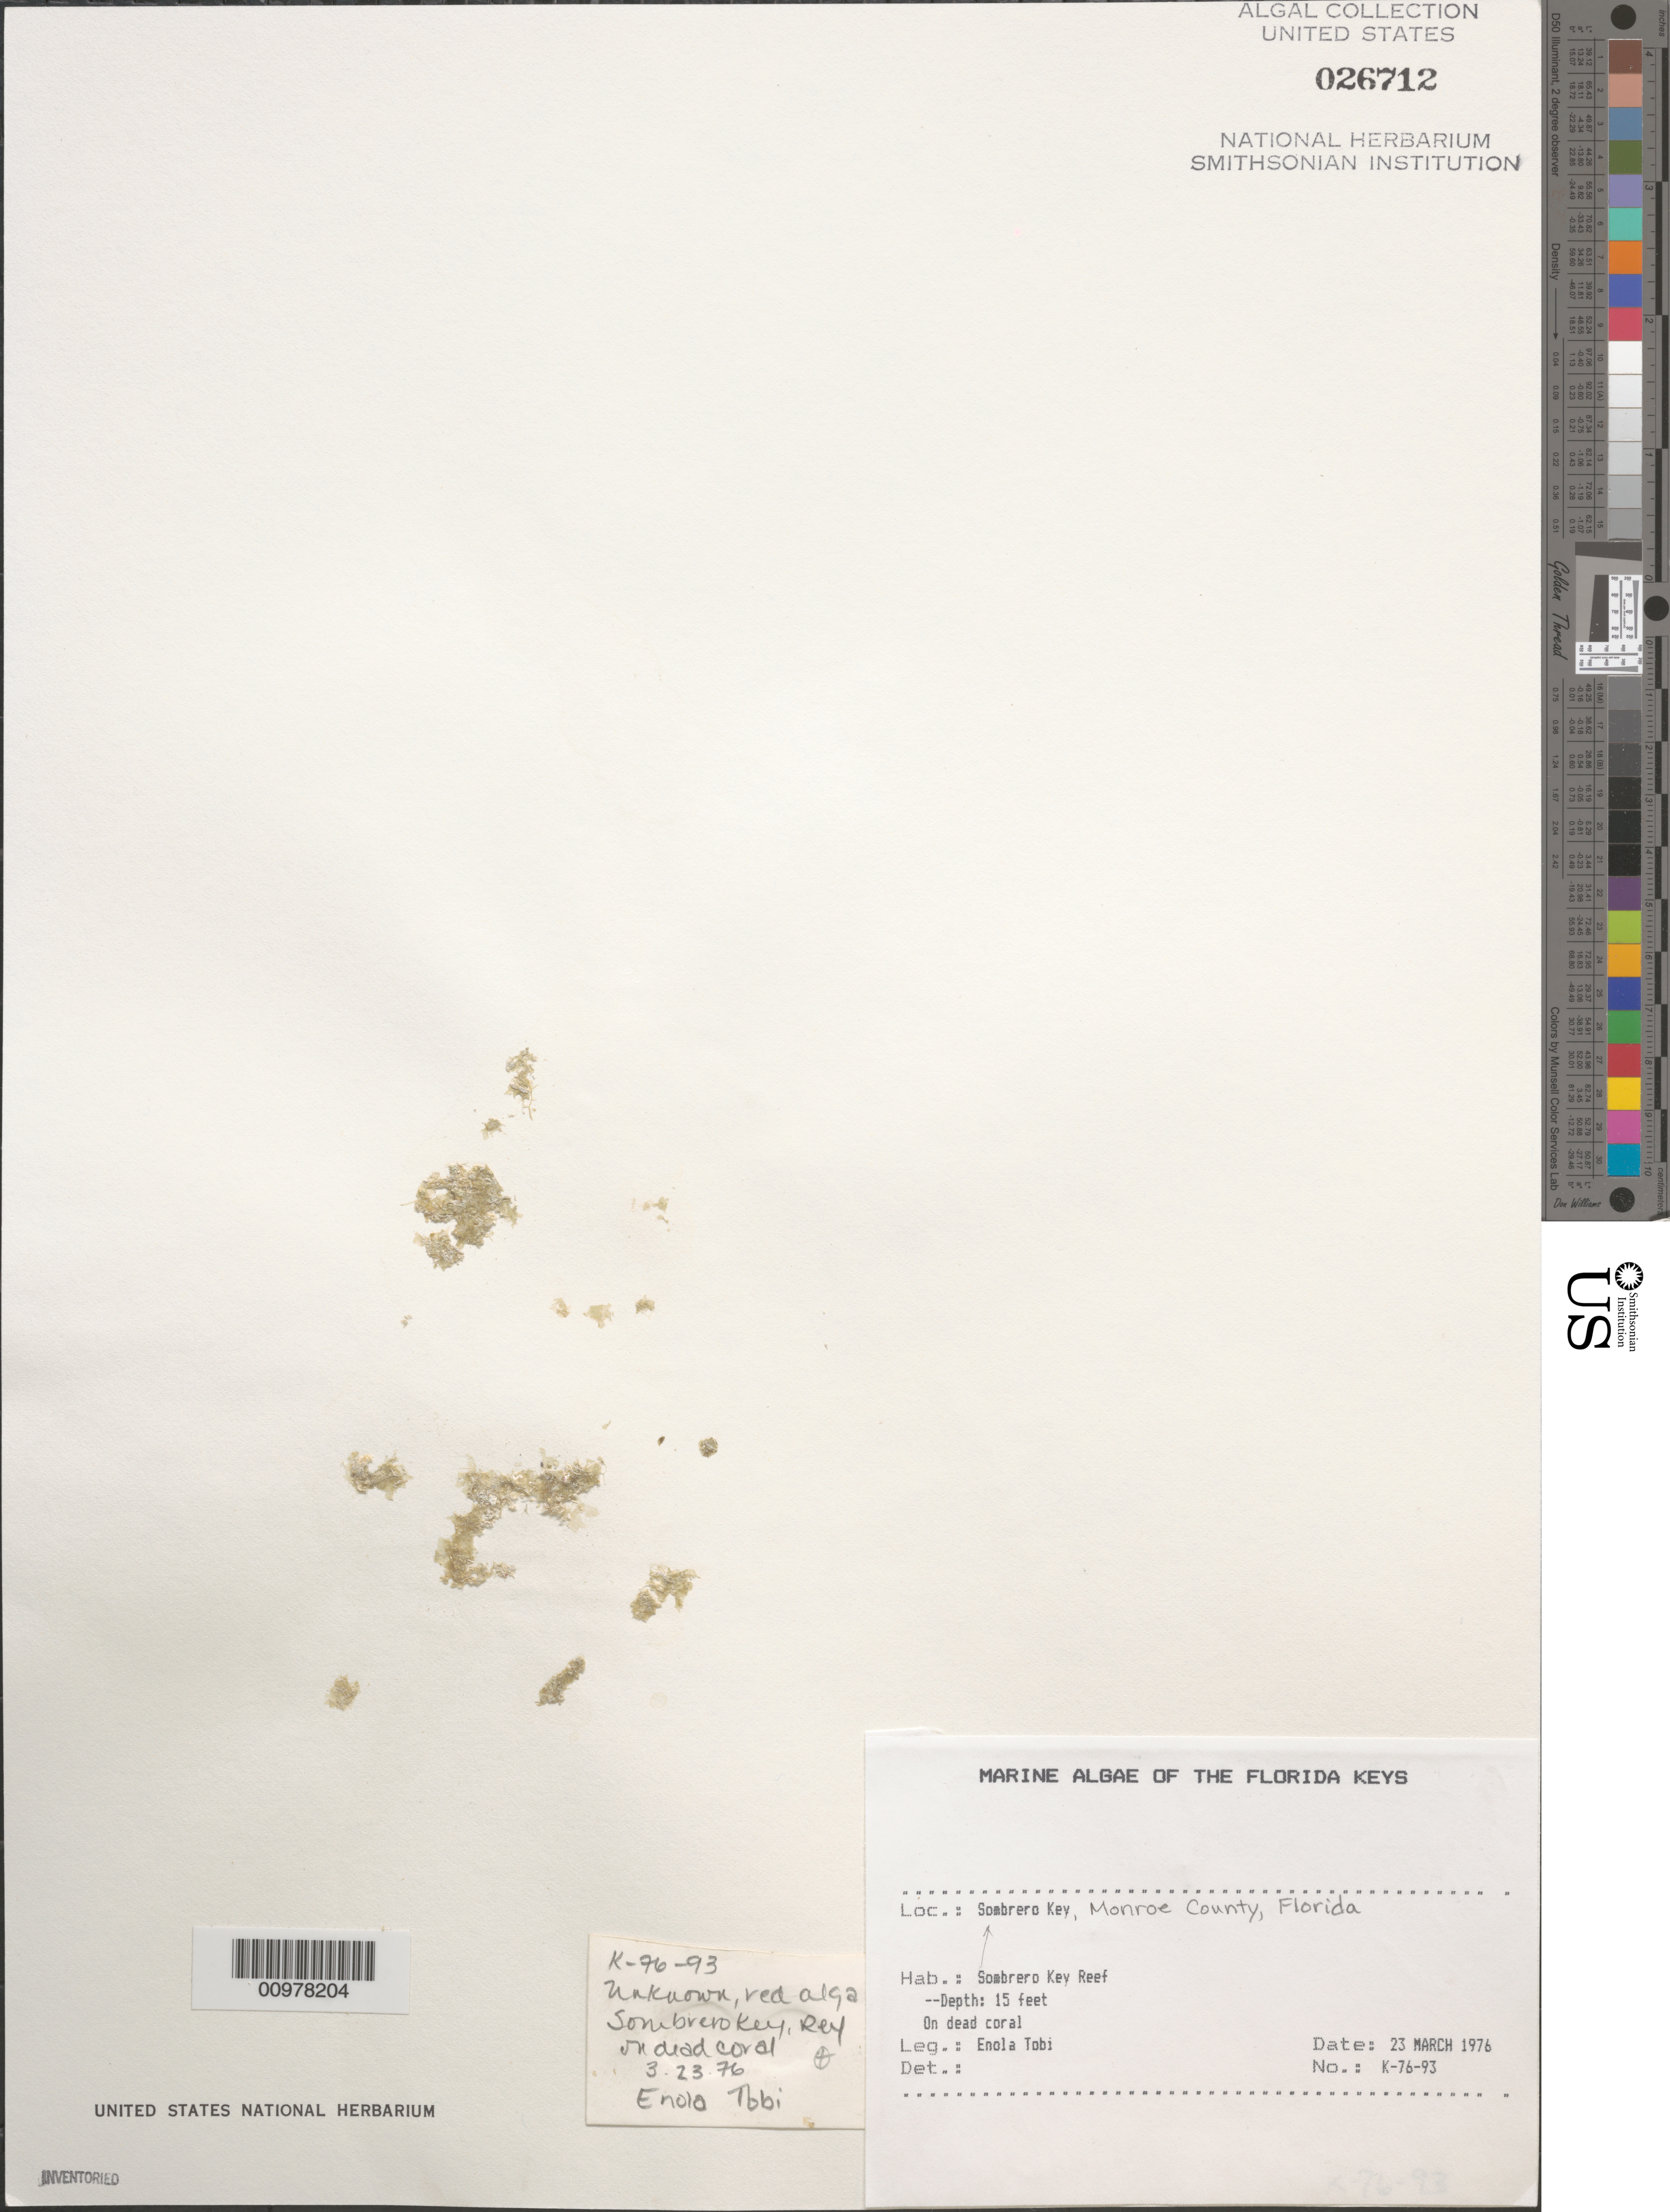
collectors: E. Tobi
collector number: K-76-93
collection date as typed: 23 Mar 1976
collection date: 1976-03-23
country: United States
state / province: Florida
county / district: Monroe County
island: Sombrero Key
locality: Sombrero Key Reef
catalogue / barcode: US 26712